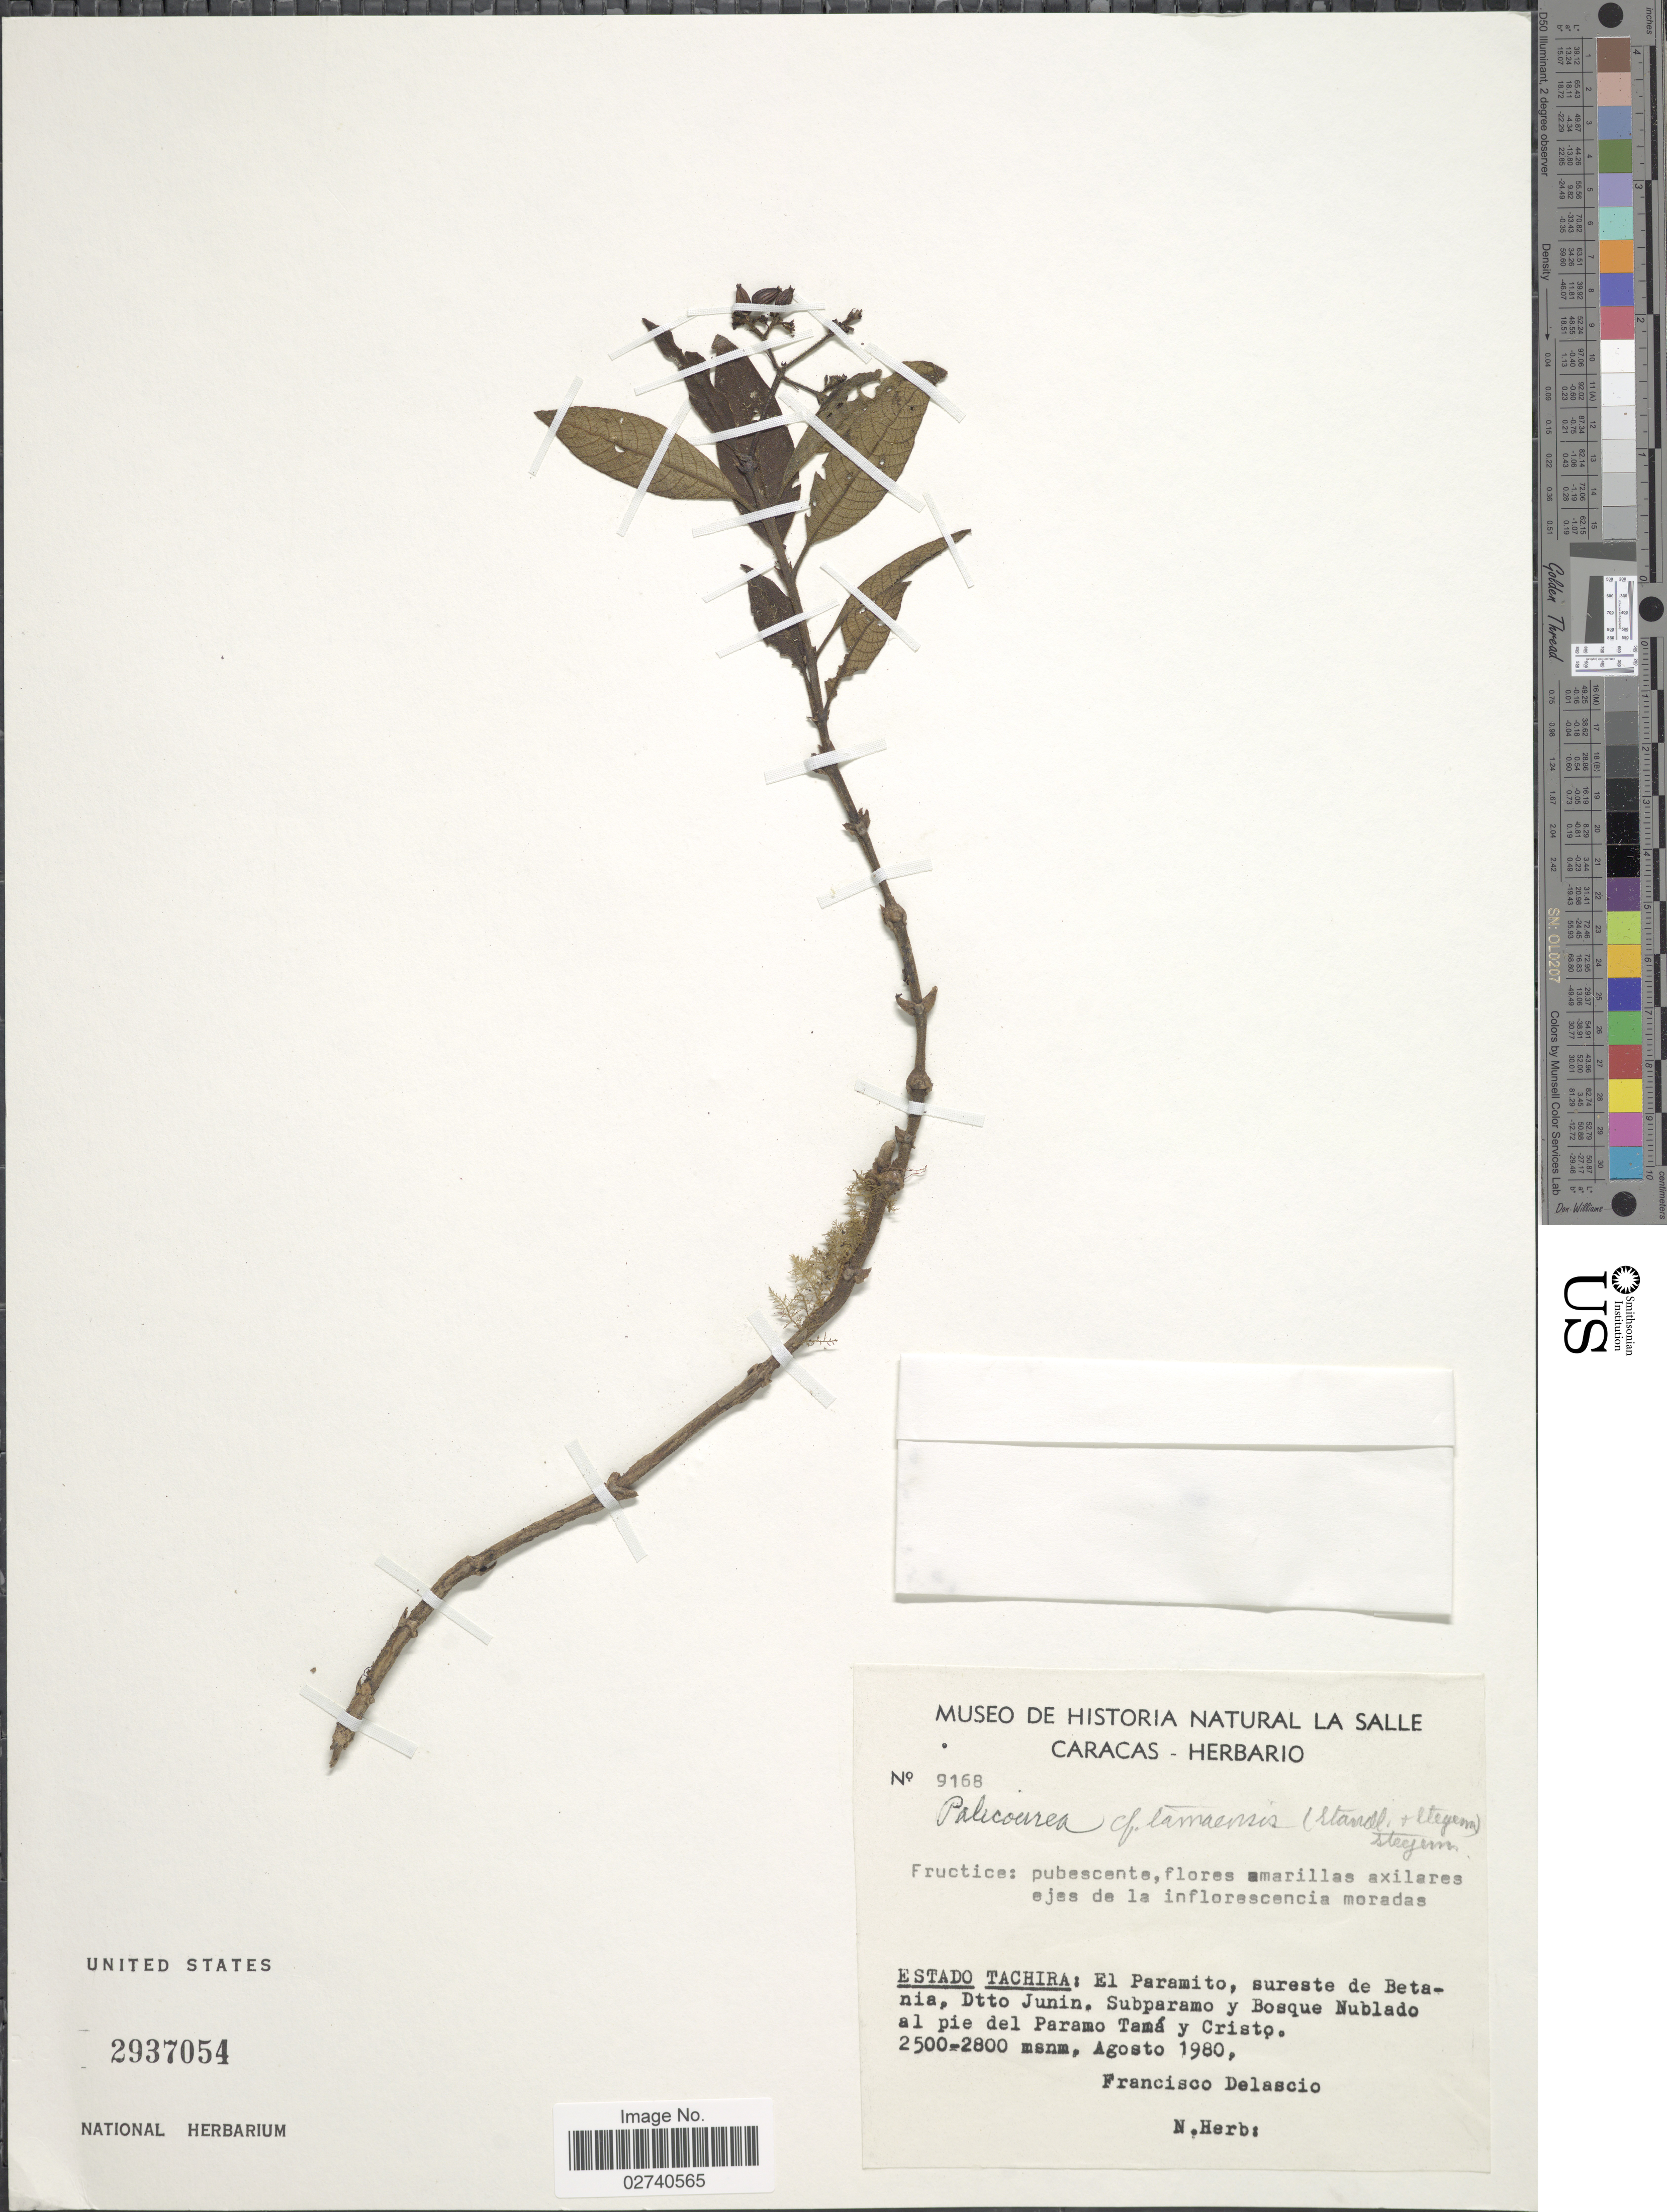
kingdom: Plantae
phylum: Tracheophyta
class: Magnoliopsida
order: Gentianales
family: Rubiaceae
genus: Palicourea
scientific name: Palicourea tamaensis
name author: (Standl. & Steyerm.) Steyerm.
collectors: F. Delascio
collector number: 9168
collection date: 1980-08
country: Venezuela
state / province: Tachira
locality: El Paramito, sureste de Betania, Dtto Junin. Subparamo y Bosque Nublado al pie del Paramo Tama y Cristo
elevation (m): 2500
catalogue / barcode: US 2937054